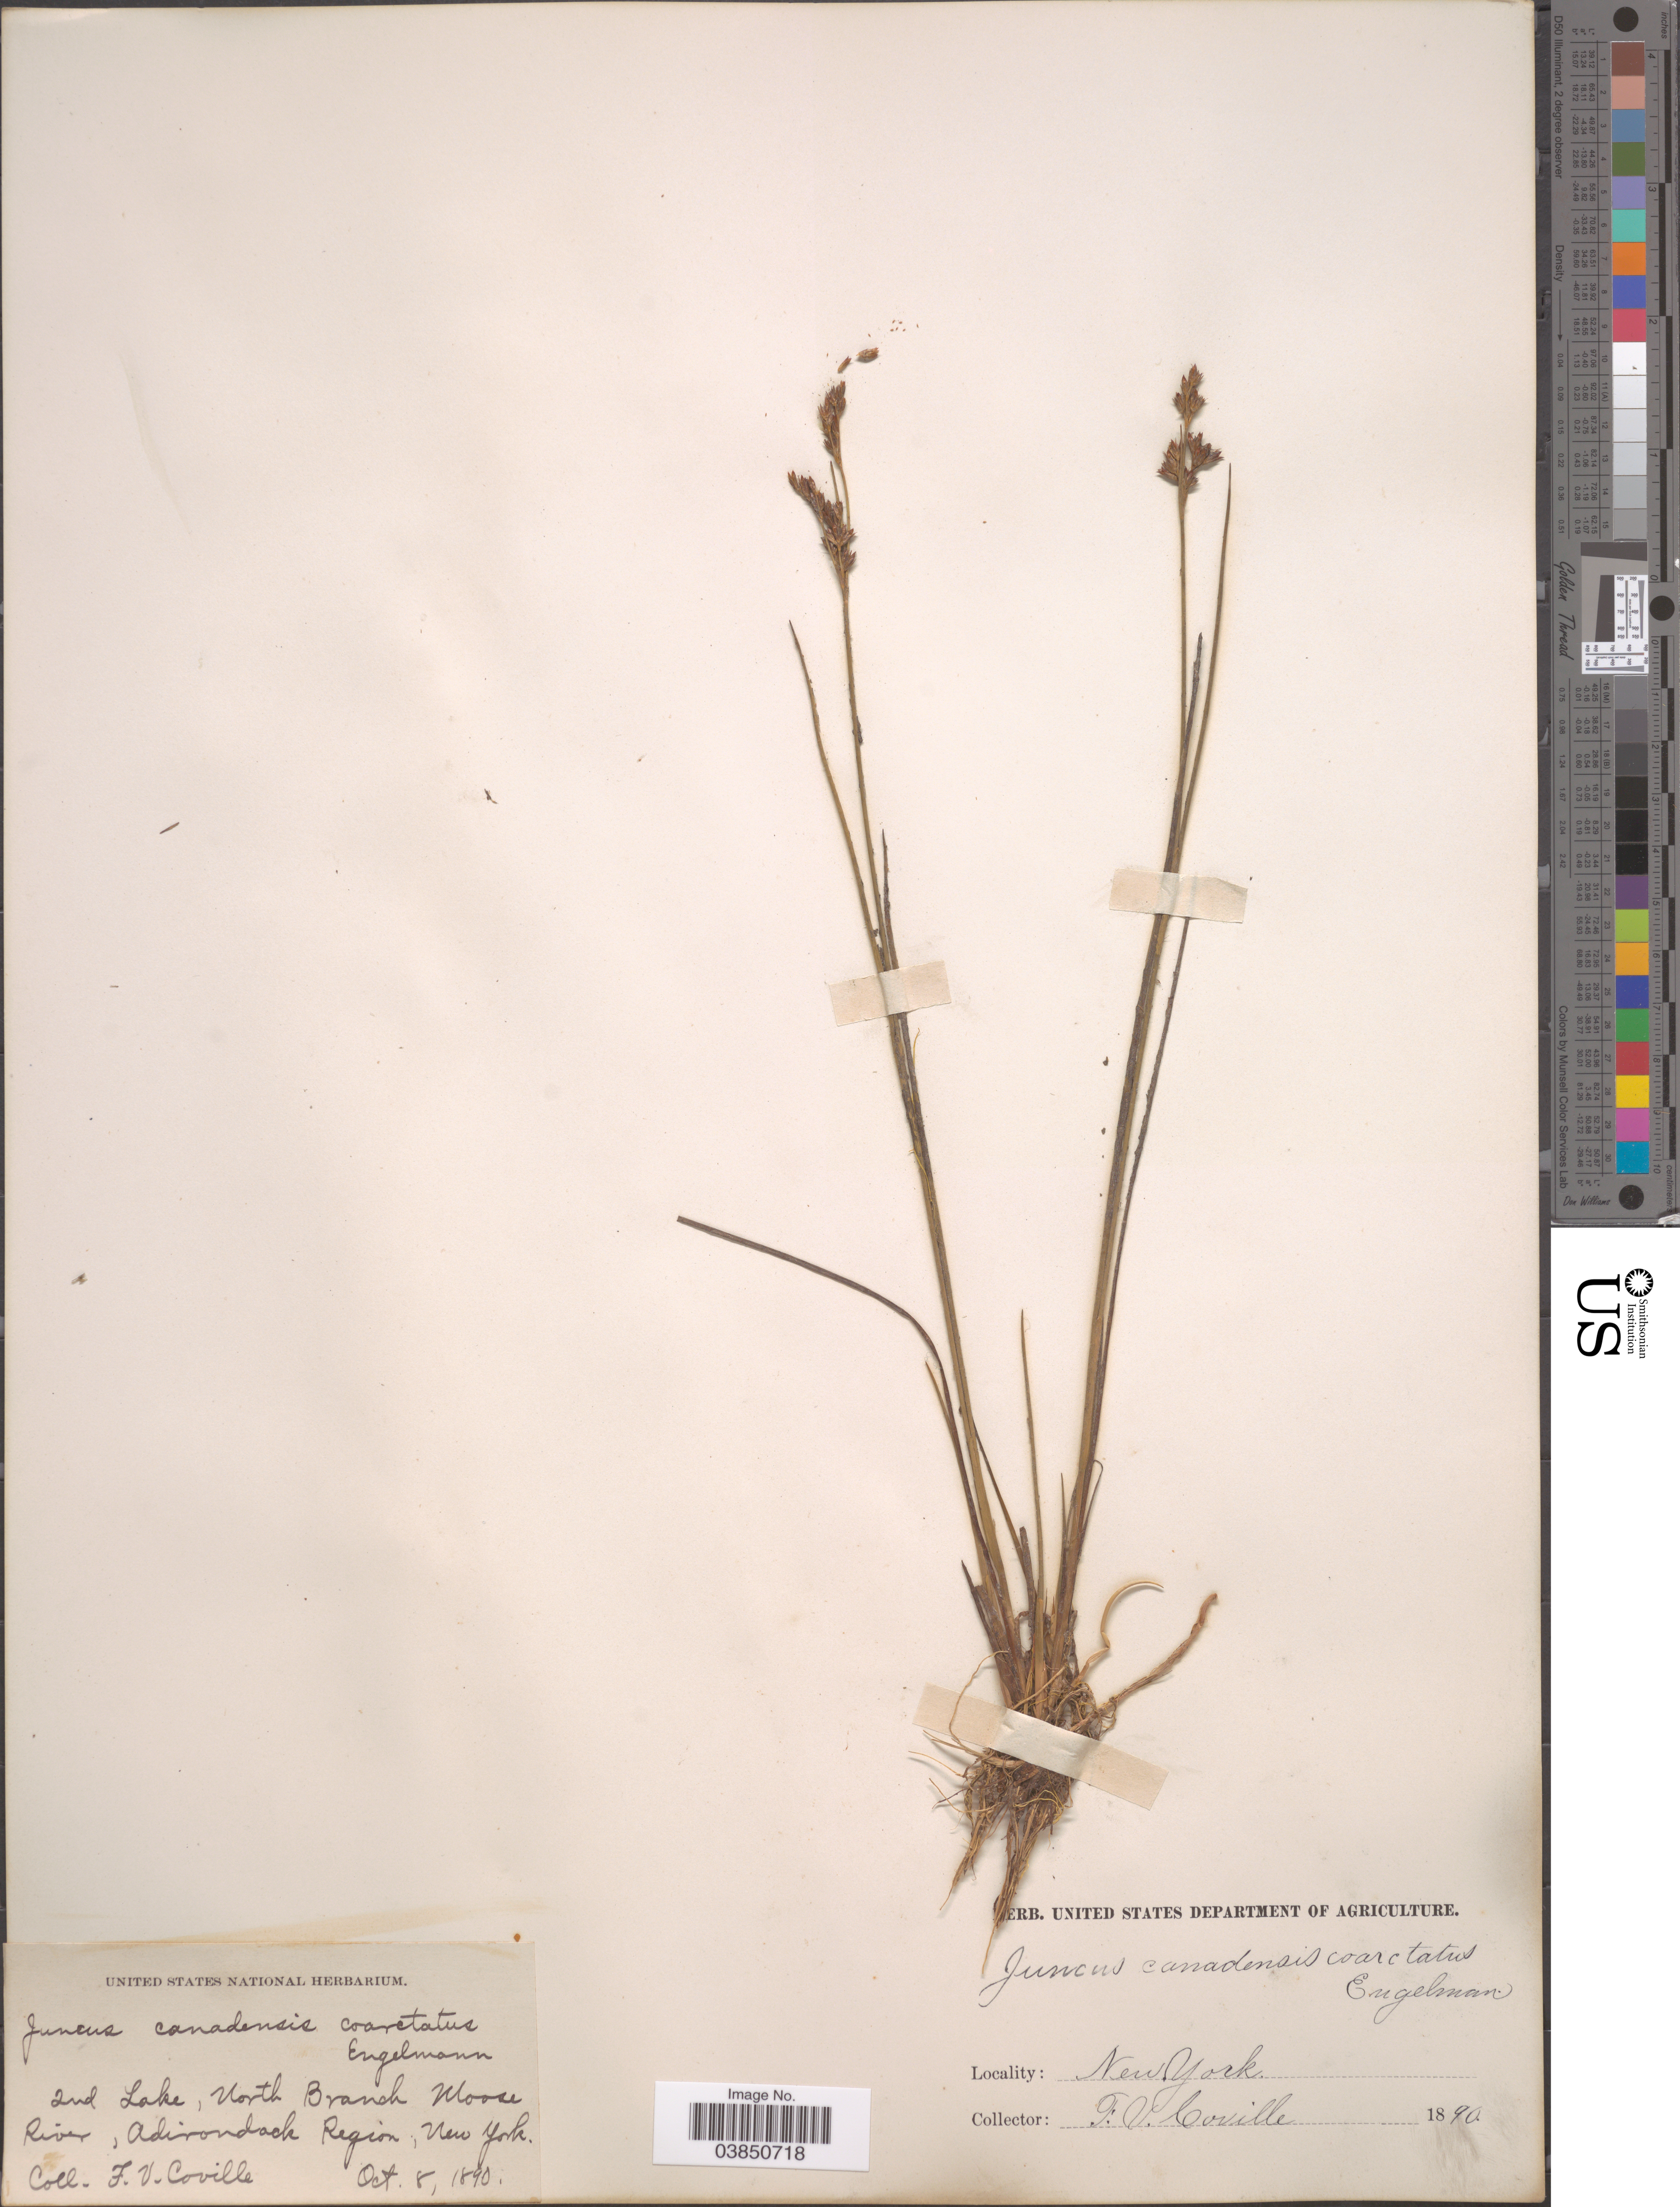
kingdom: Plantae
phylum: Tracheophyta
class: Liliopsida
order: Poales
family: Juncaceae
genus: Juncus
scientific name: Juncus brevicaudatus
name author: (Engelm.) Fernald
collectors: F. V. Coville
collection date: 1890-10-08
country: United States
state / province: New York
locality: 2nd Lake, North Branch Moose River, Adirondack Region.